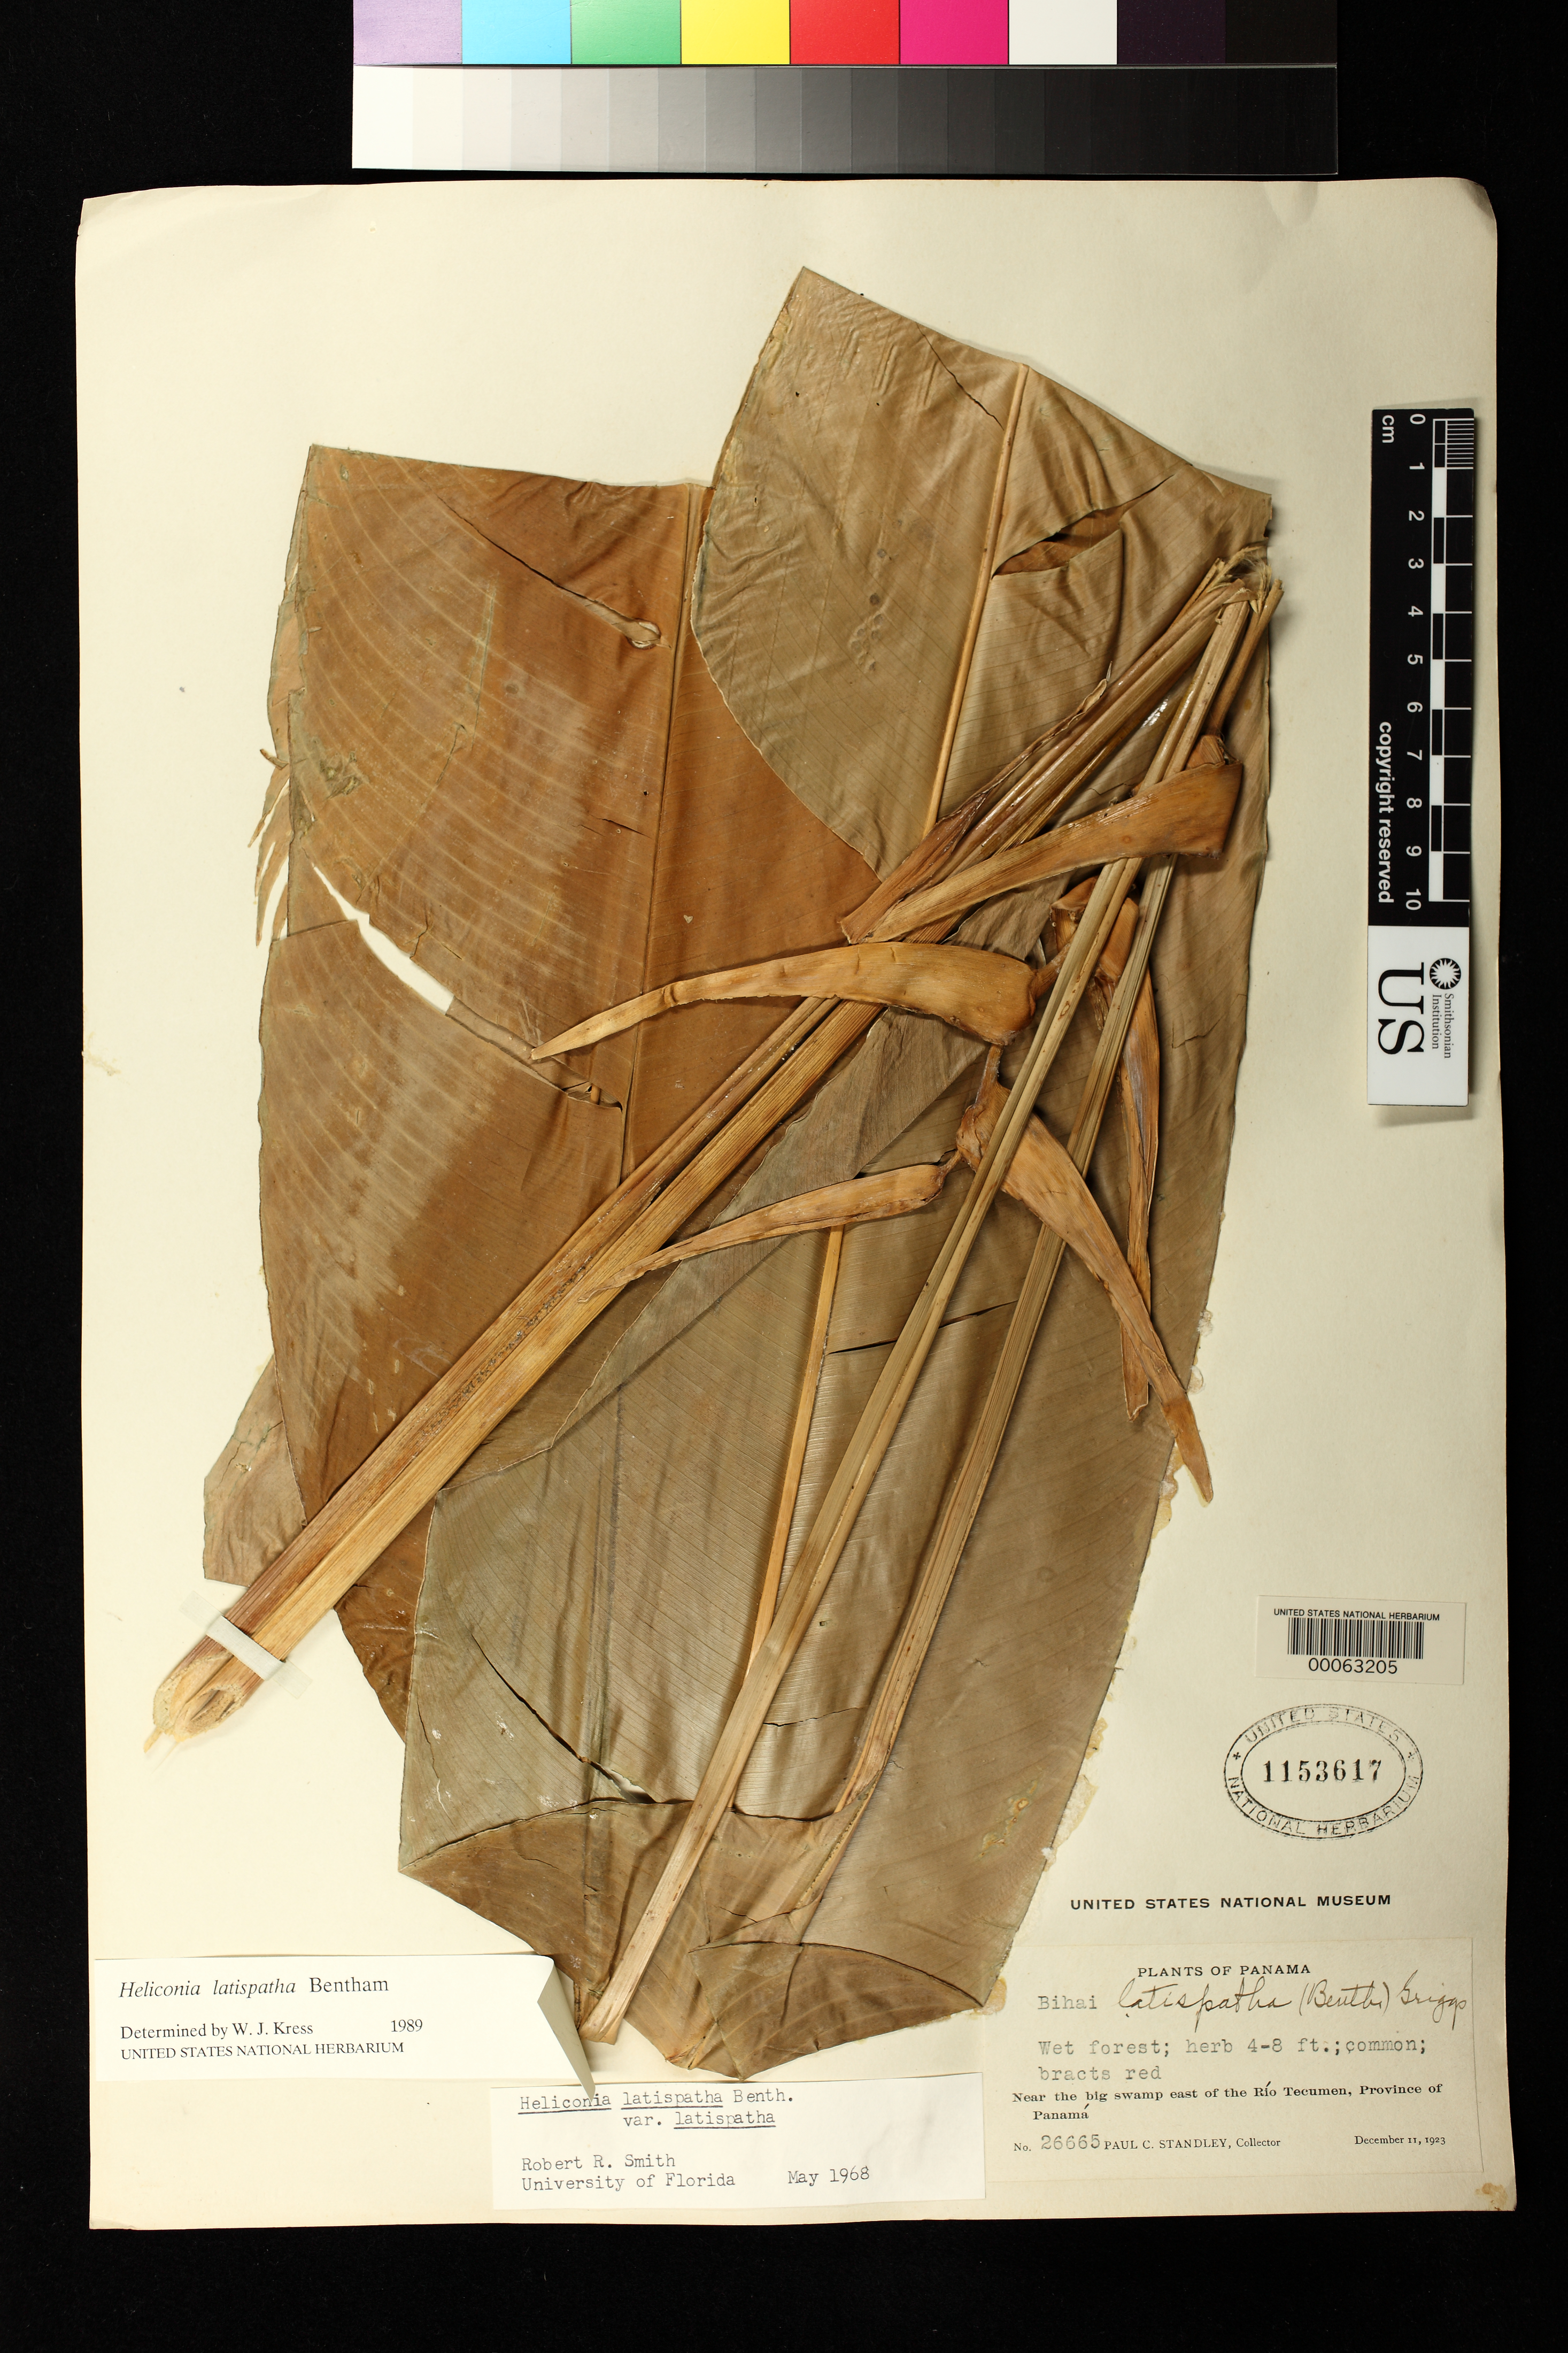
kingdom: Plantae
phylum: Tracheophyta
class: Liliopsida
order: Zingiberales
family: Heliconiaceae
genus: Heliconia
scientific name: Heliconia latispatha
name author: Benth.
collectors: P. C. Standley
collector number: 26665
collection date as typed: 11 Dec 1923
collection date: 1923-12-11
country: Panama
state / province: Panamá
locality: Near the big swamp E of the Rio Tecumen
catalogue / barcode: US 1153617